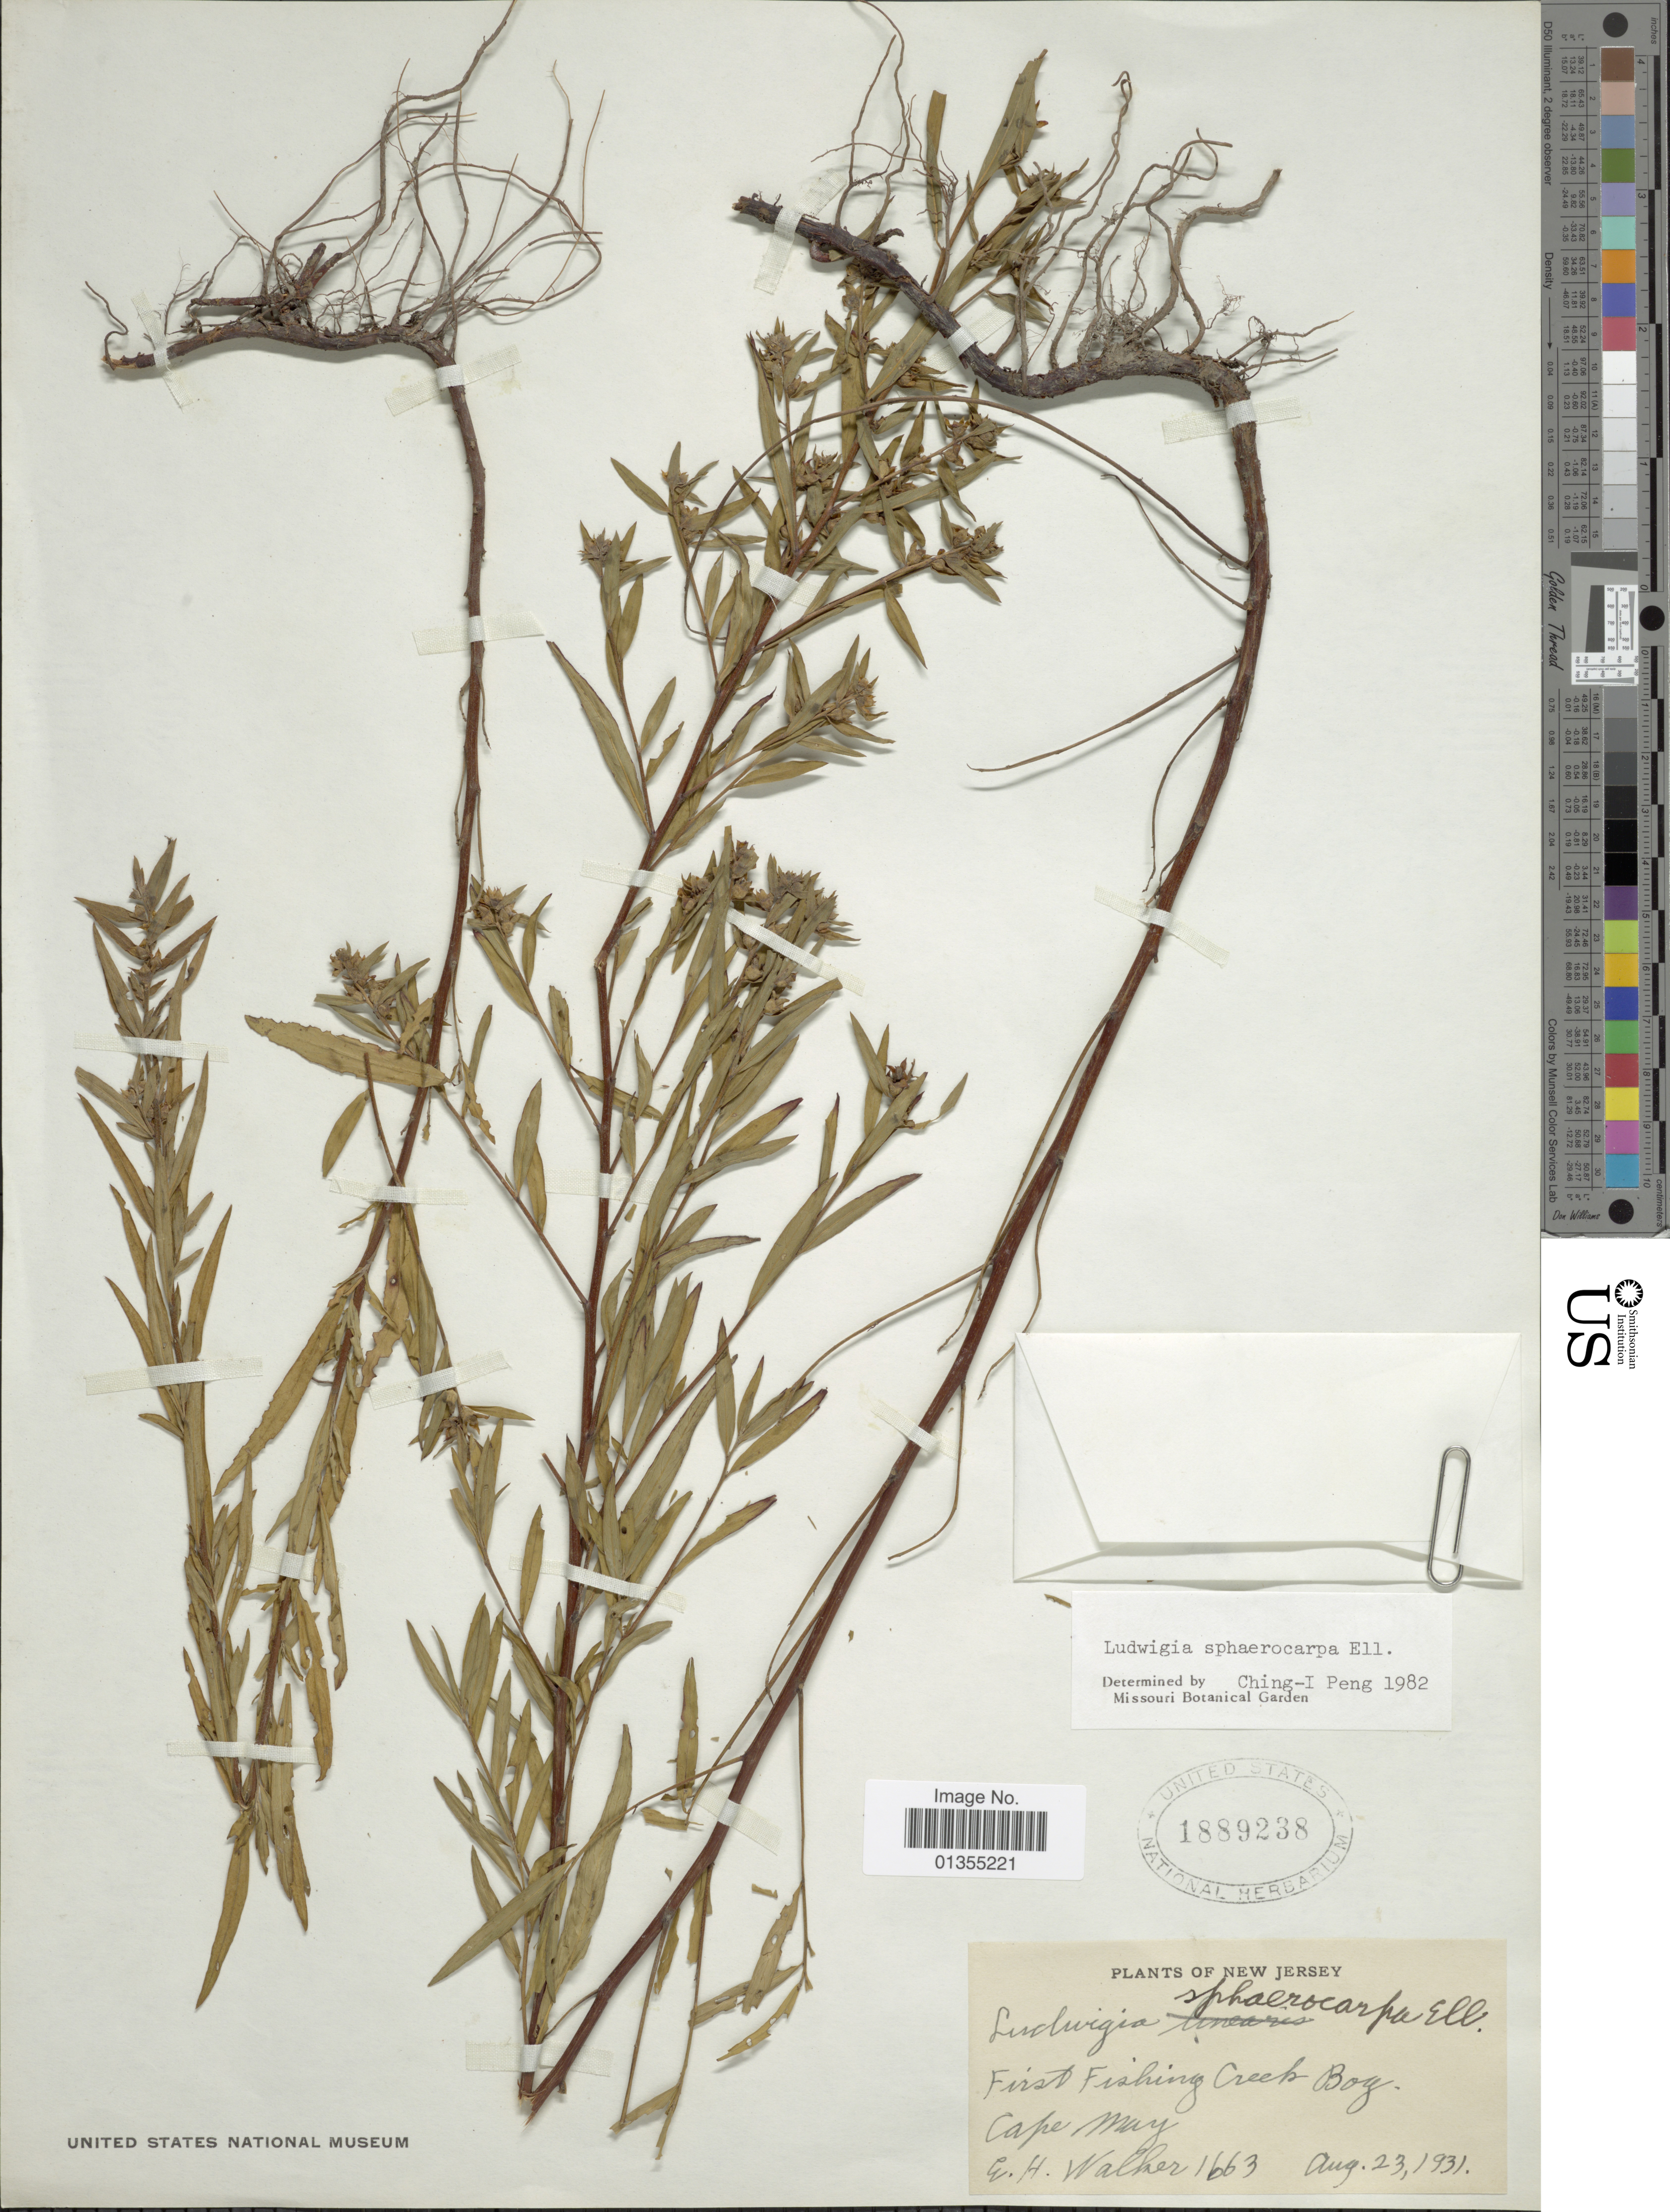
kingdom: Plantae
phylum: Tracheophyta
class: Magnoliopsida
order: Myrtales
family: Onagraceae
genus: Ludwigia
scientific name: Ludwigia sphaerocarpa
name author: Elliott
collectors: E. H. Walker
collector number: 1663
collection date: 1931-08-23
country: United States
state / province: New Jersey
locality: First Fishing Creek Bay. Cape May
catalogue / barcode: US 1889238